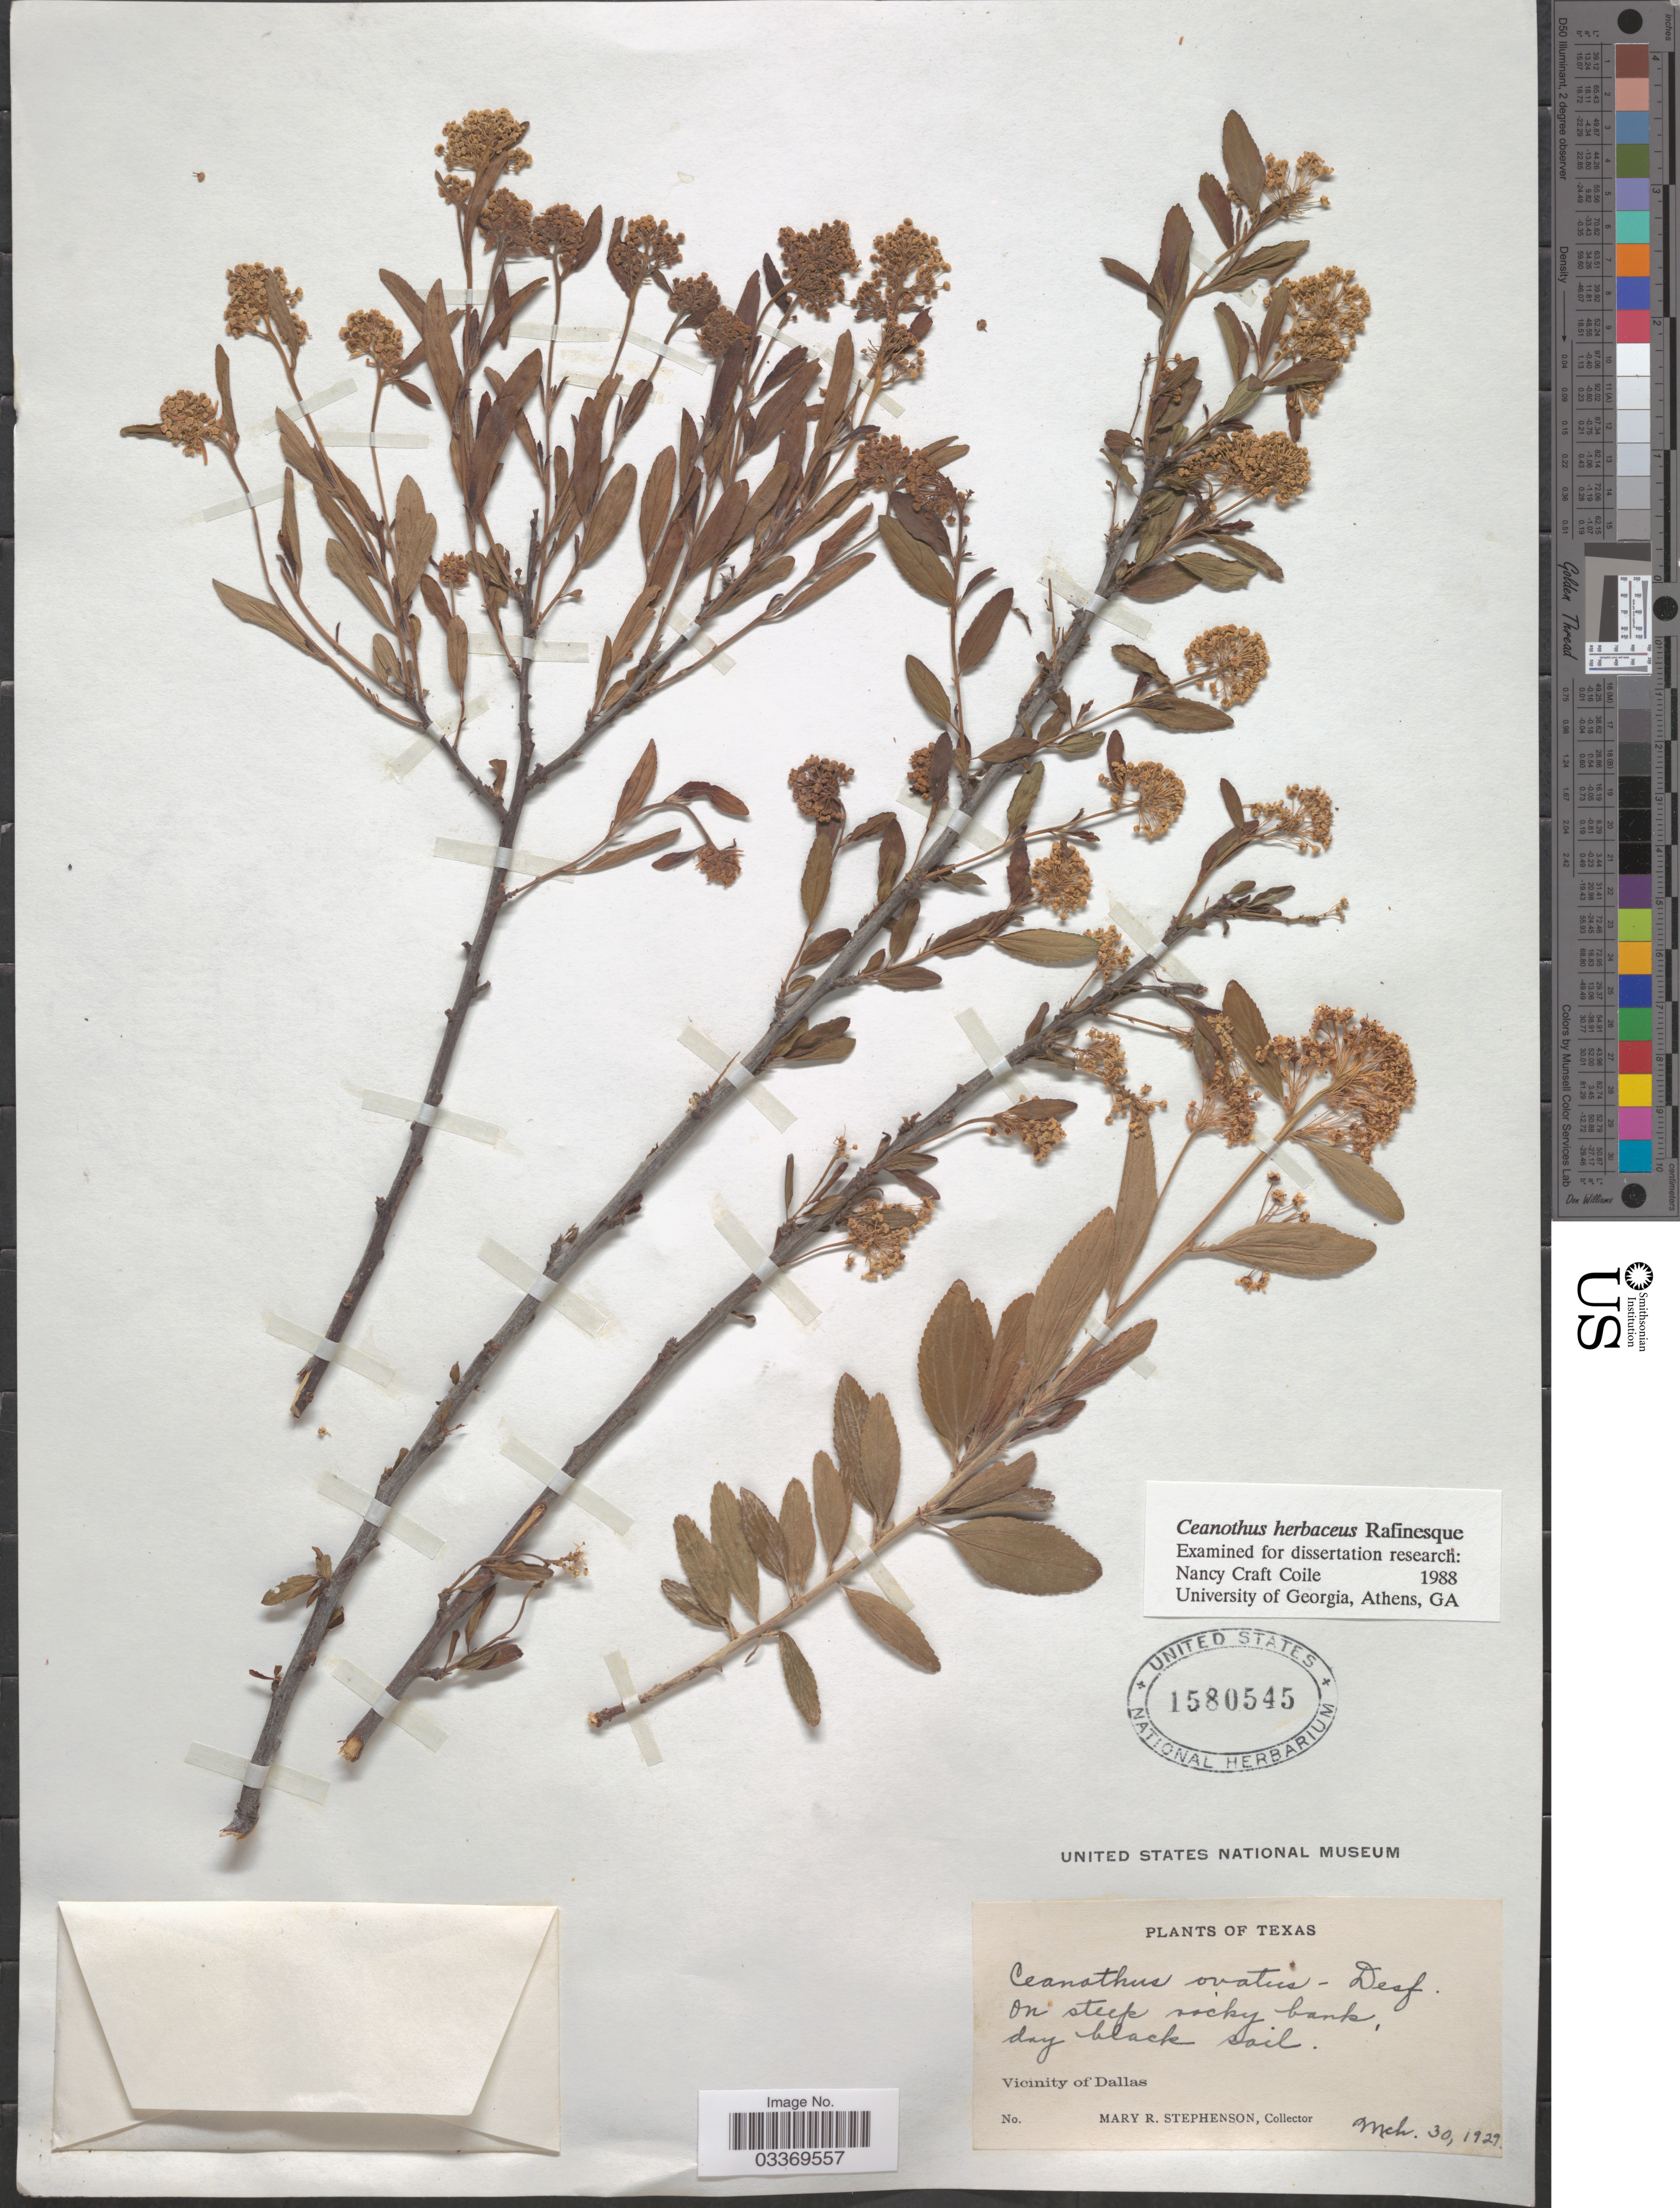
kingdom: Plantae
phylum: Tracheophyta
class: Magnoliopsida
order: Rosales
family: Rhamnaceae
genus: Ceanothus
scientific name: Ceanothus ovatus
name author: Desf.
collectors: M. Stephenson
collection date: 1929-03-30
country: United States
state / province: Texas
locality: Vicinity of Dallas.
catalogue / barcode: US 1580545